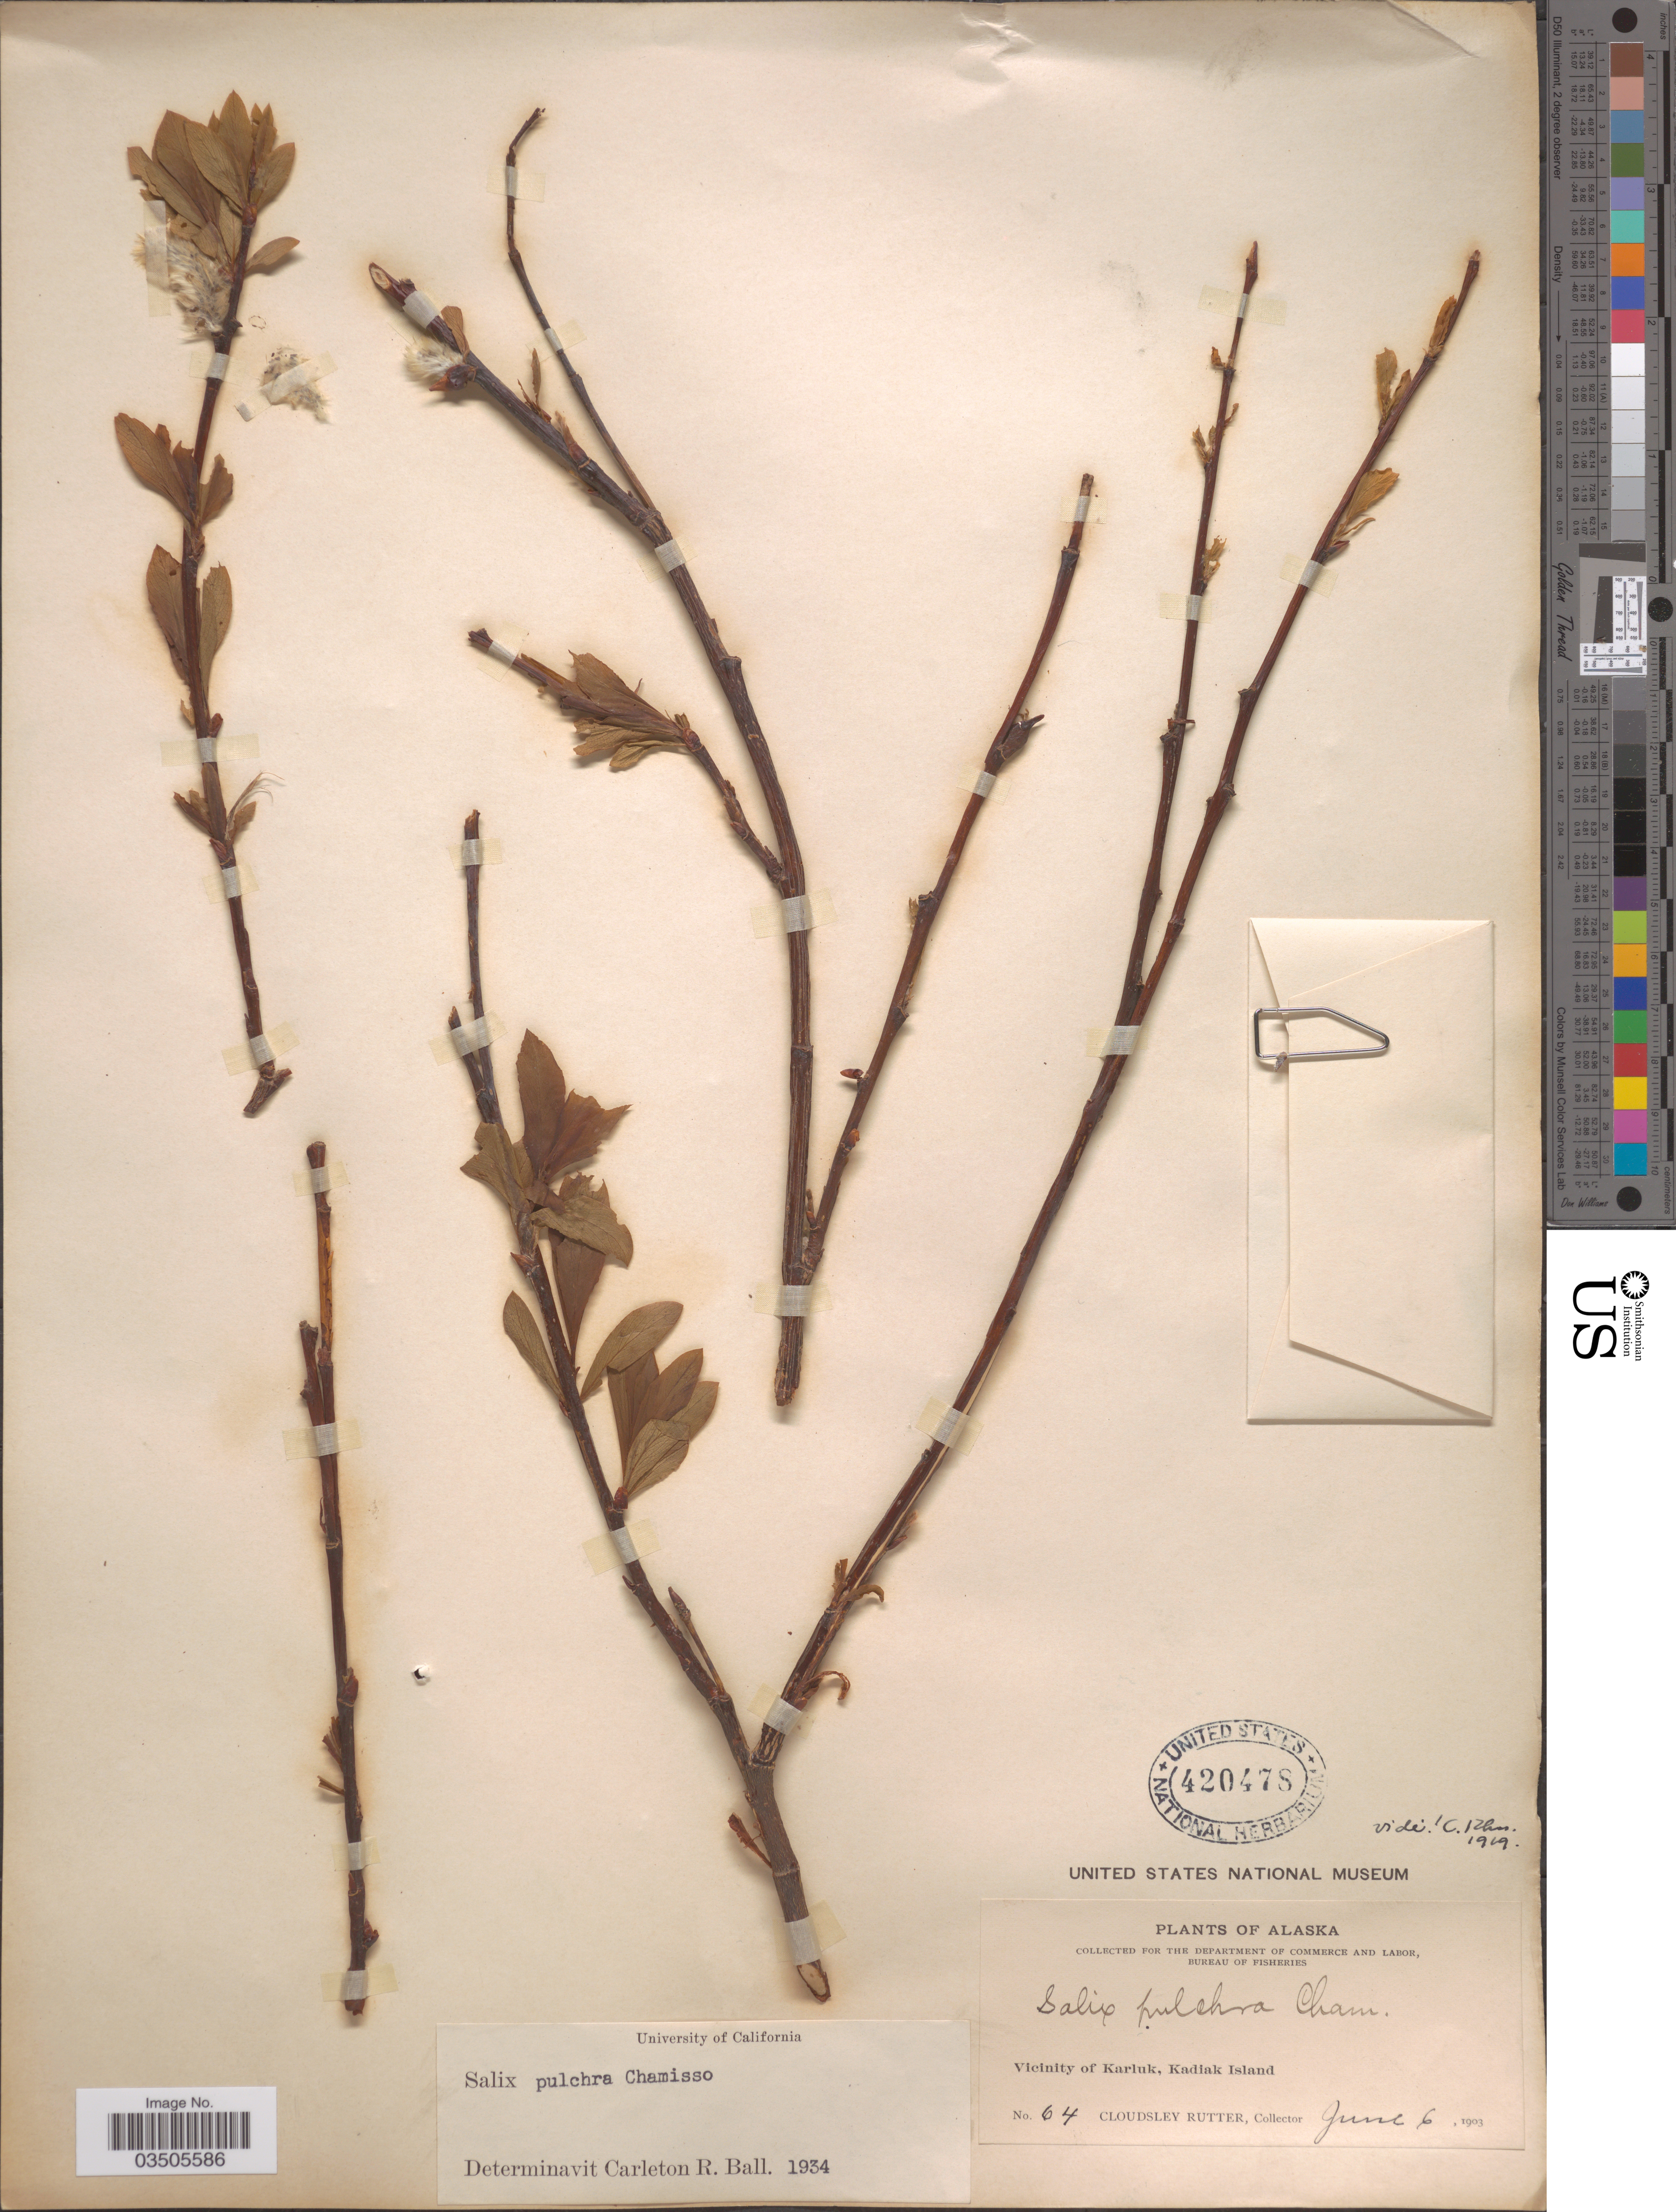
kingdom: Plantae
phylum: Tracheophyta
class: Magnoliopsida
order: Malpighiales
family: Salicaceae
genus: Salix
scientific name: Salix pulchra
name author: Cham.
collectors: C. Rutter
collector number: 64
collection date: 1903-06-06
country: United States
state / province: Alaska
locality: Vicinity of Karluk, Kadiak Island.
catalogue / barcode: US 420478